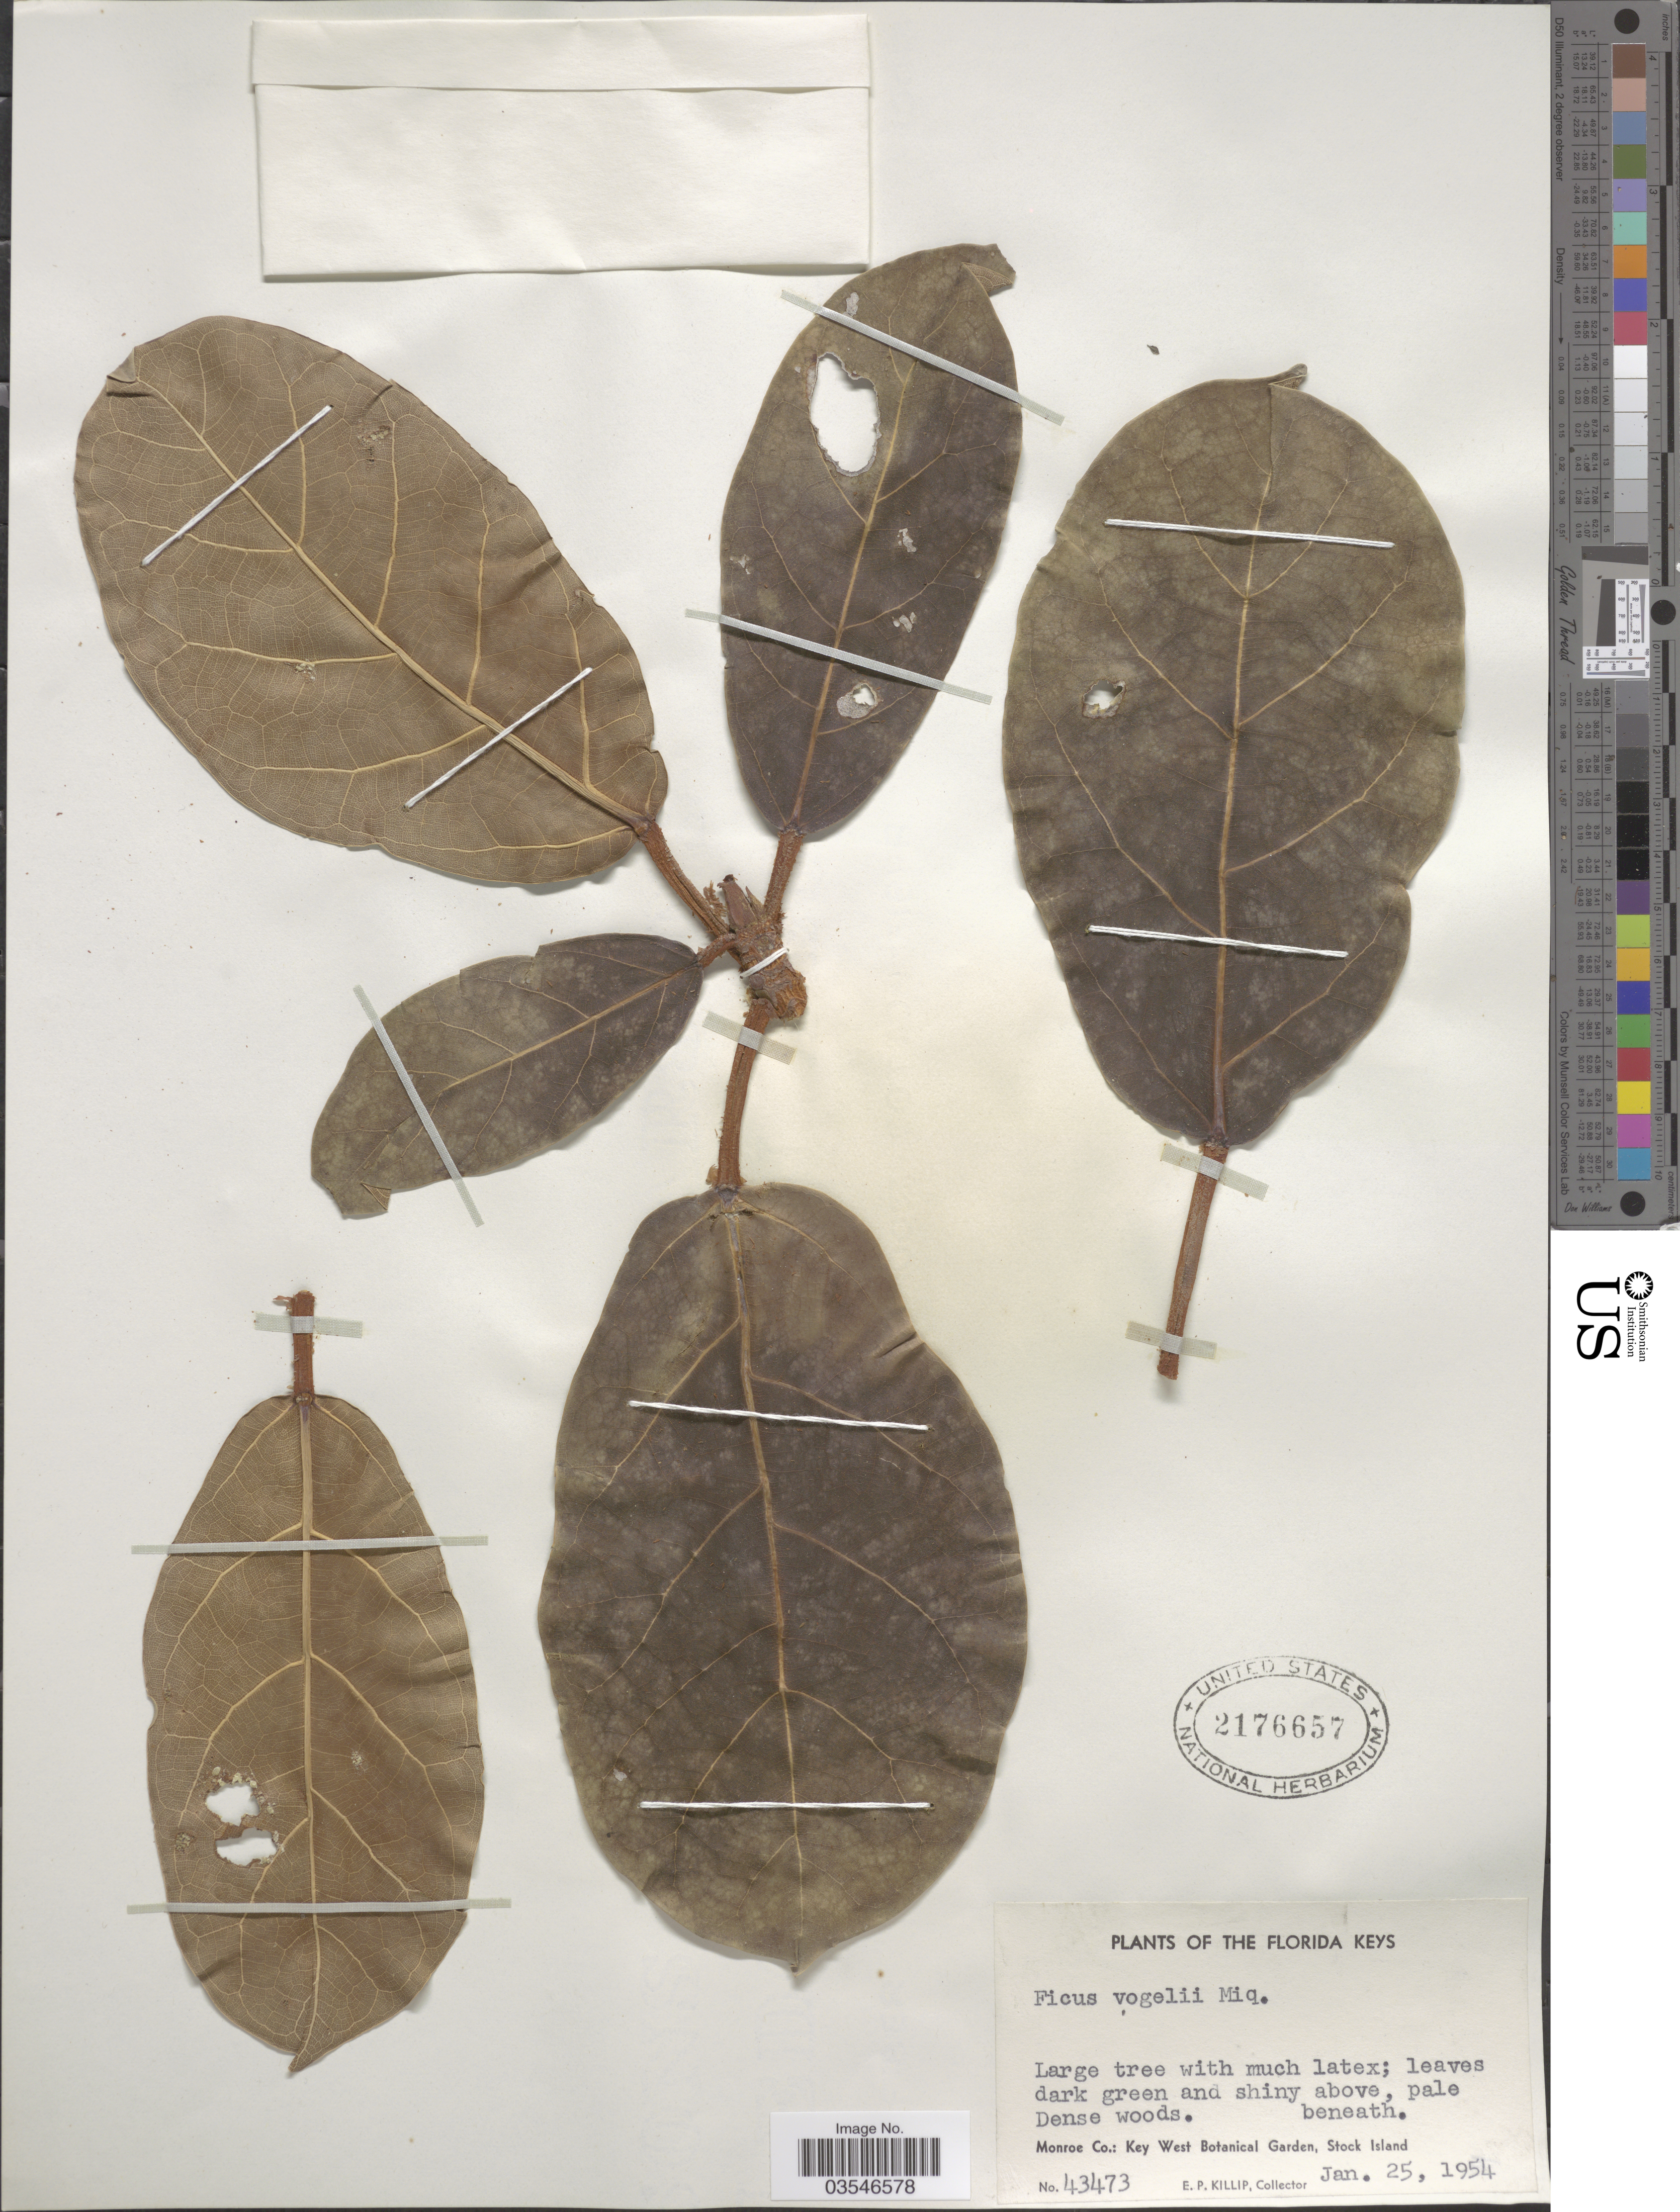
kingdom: Plantae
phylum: Tracheophyta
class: Magnoliopsida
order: Rosales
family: Moraceae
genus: Ficus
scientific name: Ficus vogelii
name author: (Miq.) Miq.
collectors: E. P. Killip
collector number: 43473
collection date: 1954-01-25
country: United States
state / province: Florida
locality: The Florida Keys. Monroe Co.: Key West Botanical Garden, Stock Island.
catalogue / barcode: US 2176657